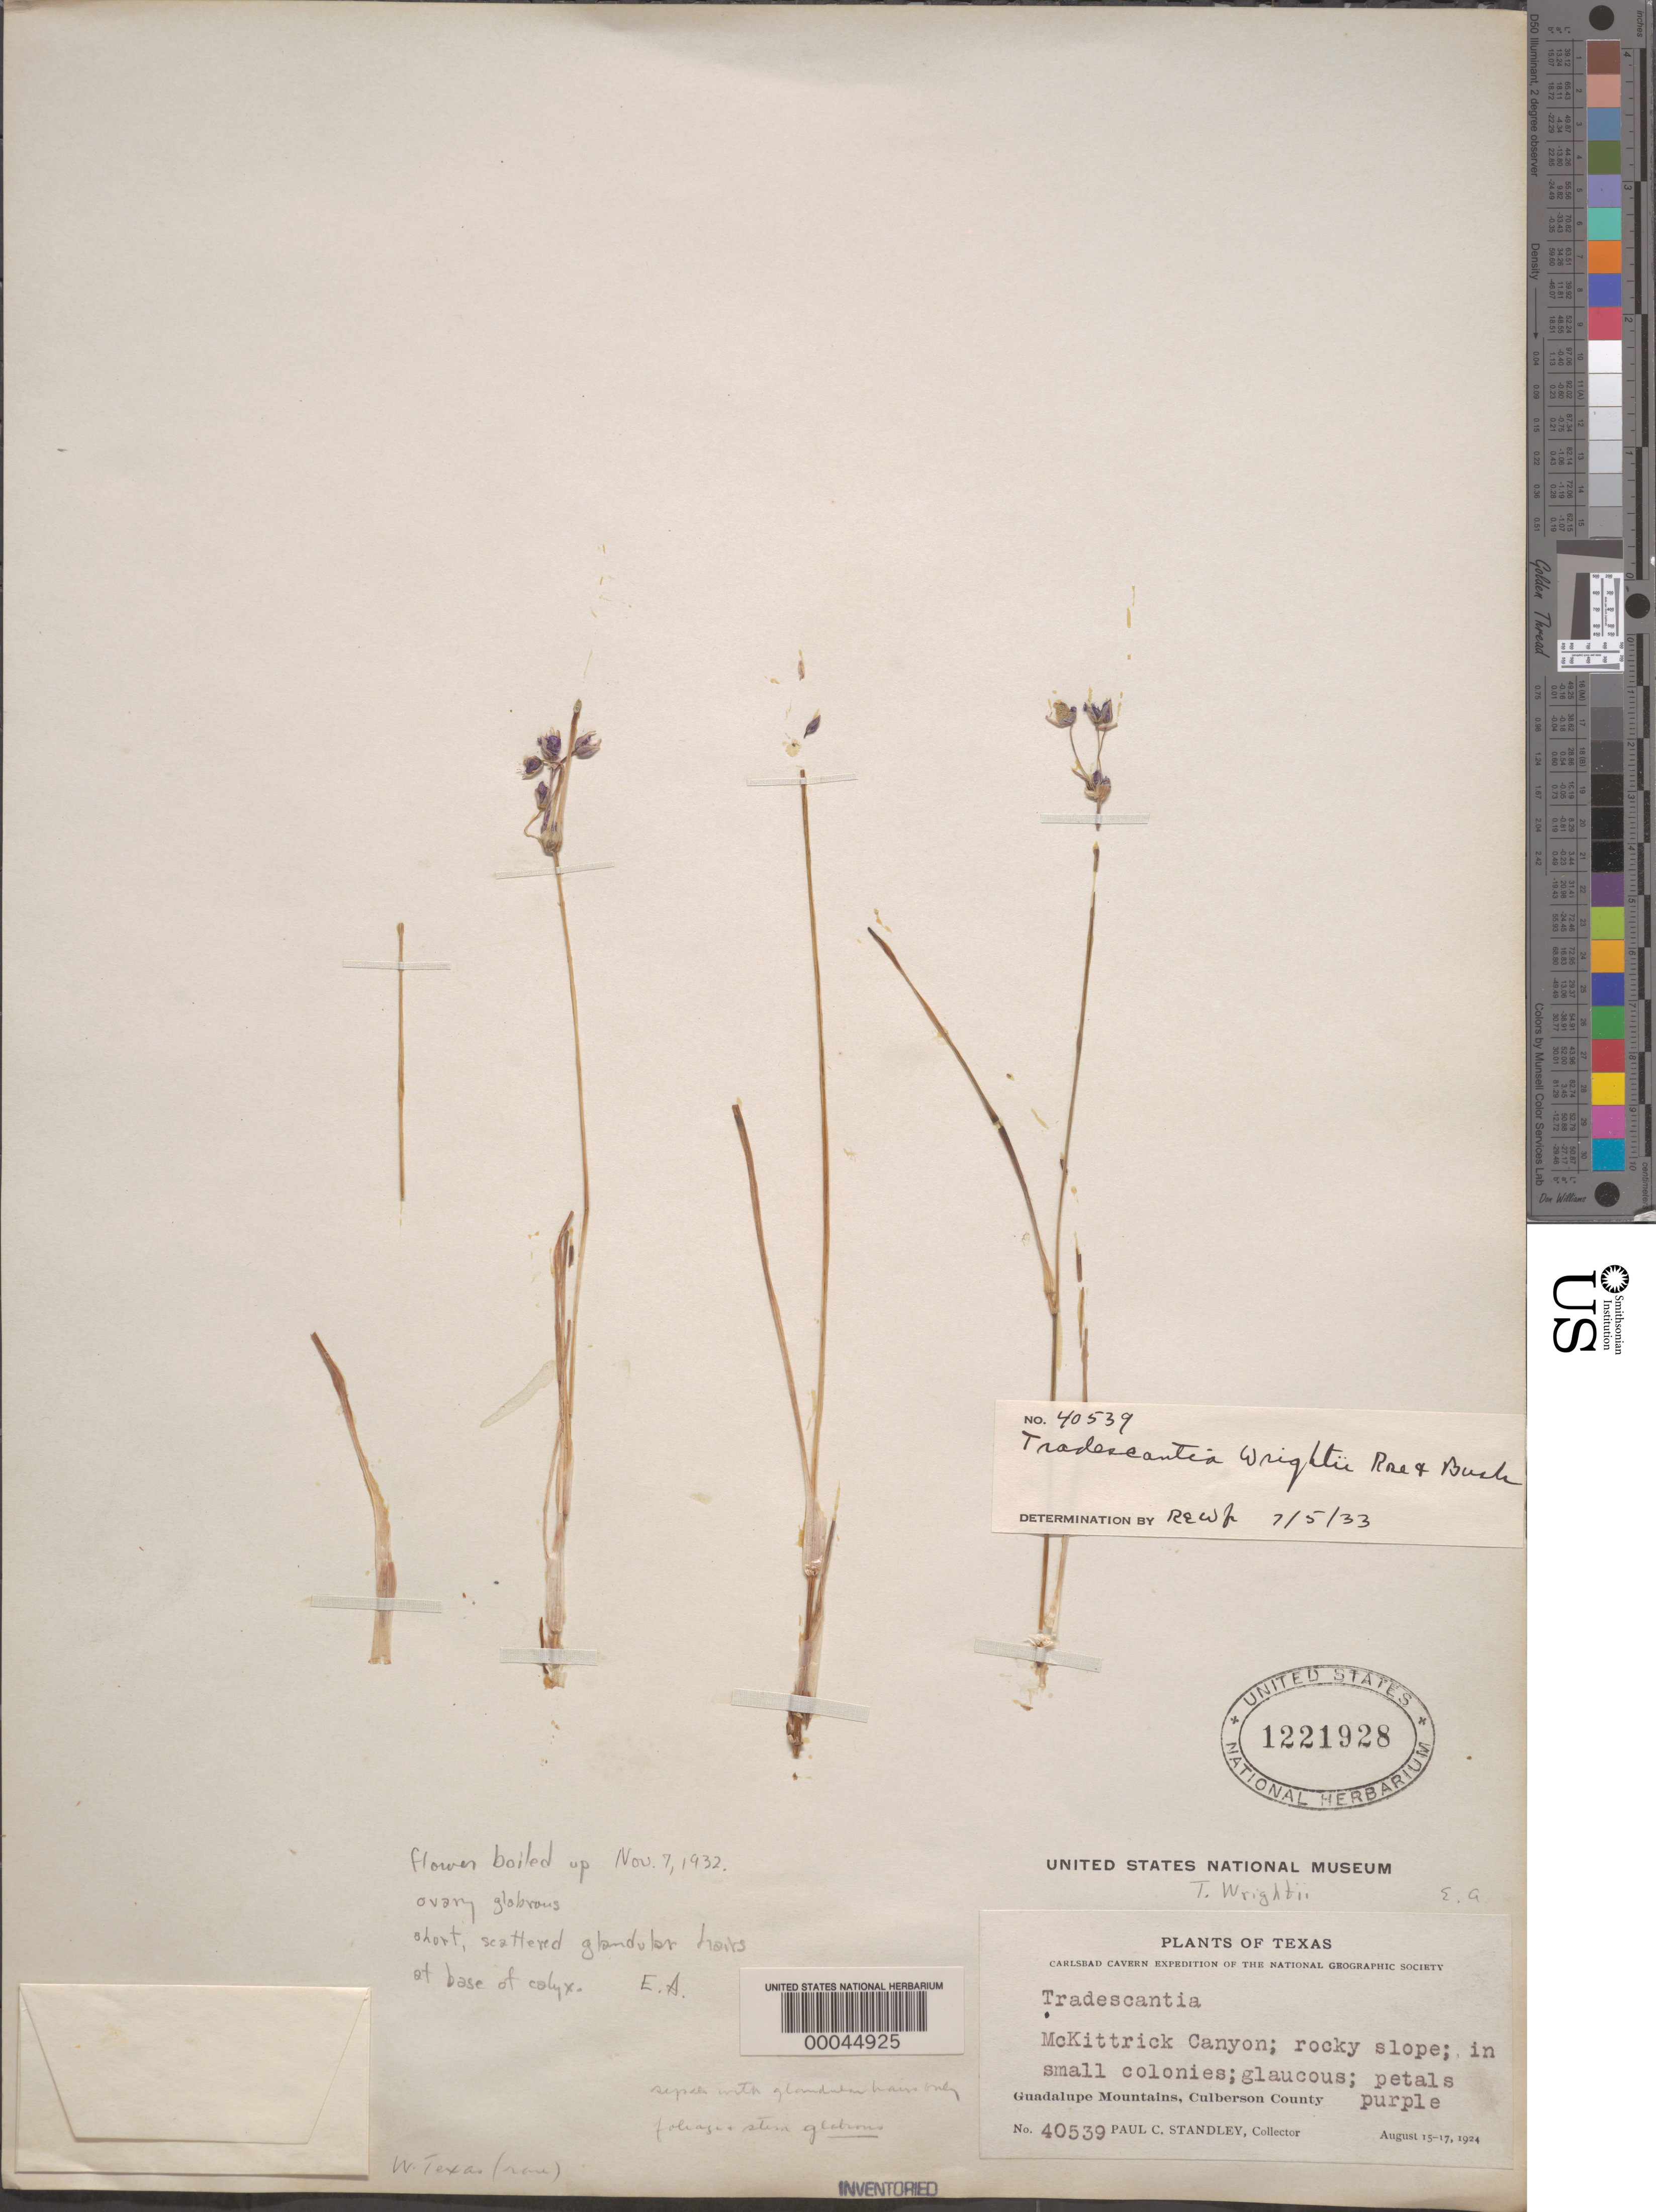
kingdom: Plantae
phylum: Tracheophyta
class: Liliopsida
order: Commelinales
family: Commelinaceae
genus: Tradescantia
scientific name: Tradescantia wrightii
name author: Rose & Bush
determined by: Woodson, R. E., Jr.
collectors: P. C. Standley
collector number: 40539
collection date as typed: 15 Aug 1924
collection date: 1924-08-15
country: United States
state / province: Texas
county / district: Culberson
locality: Mckittrick canyon, guadalupe mts.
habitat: Rocky slope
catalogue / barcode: US 1221928